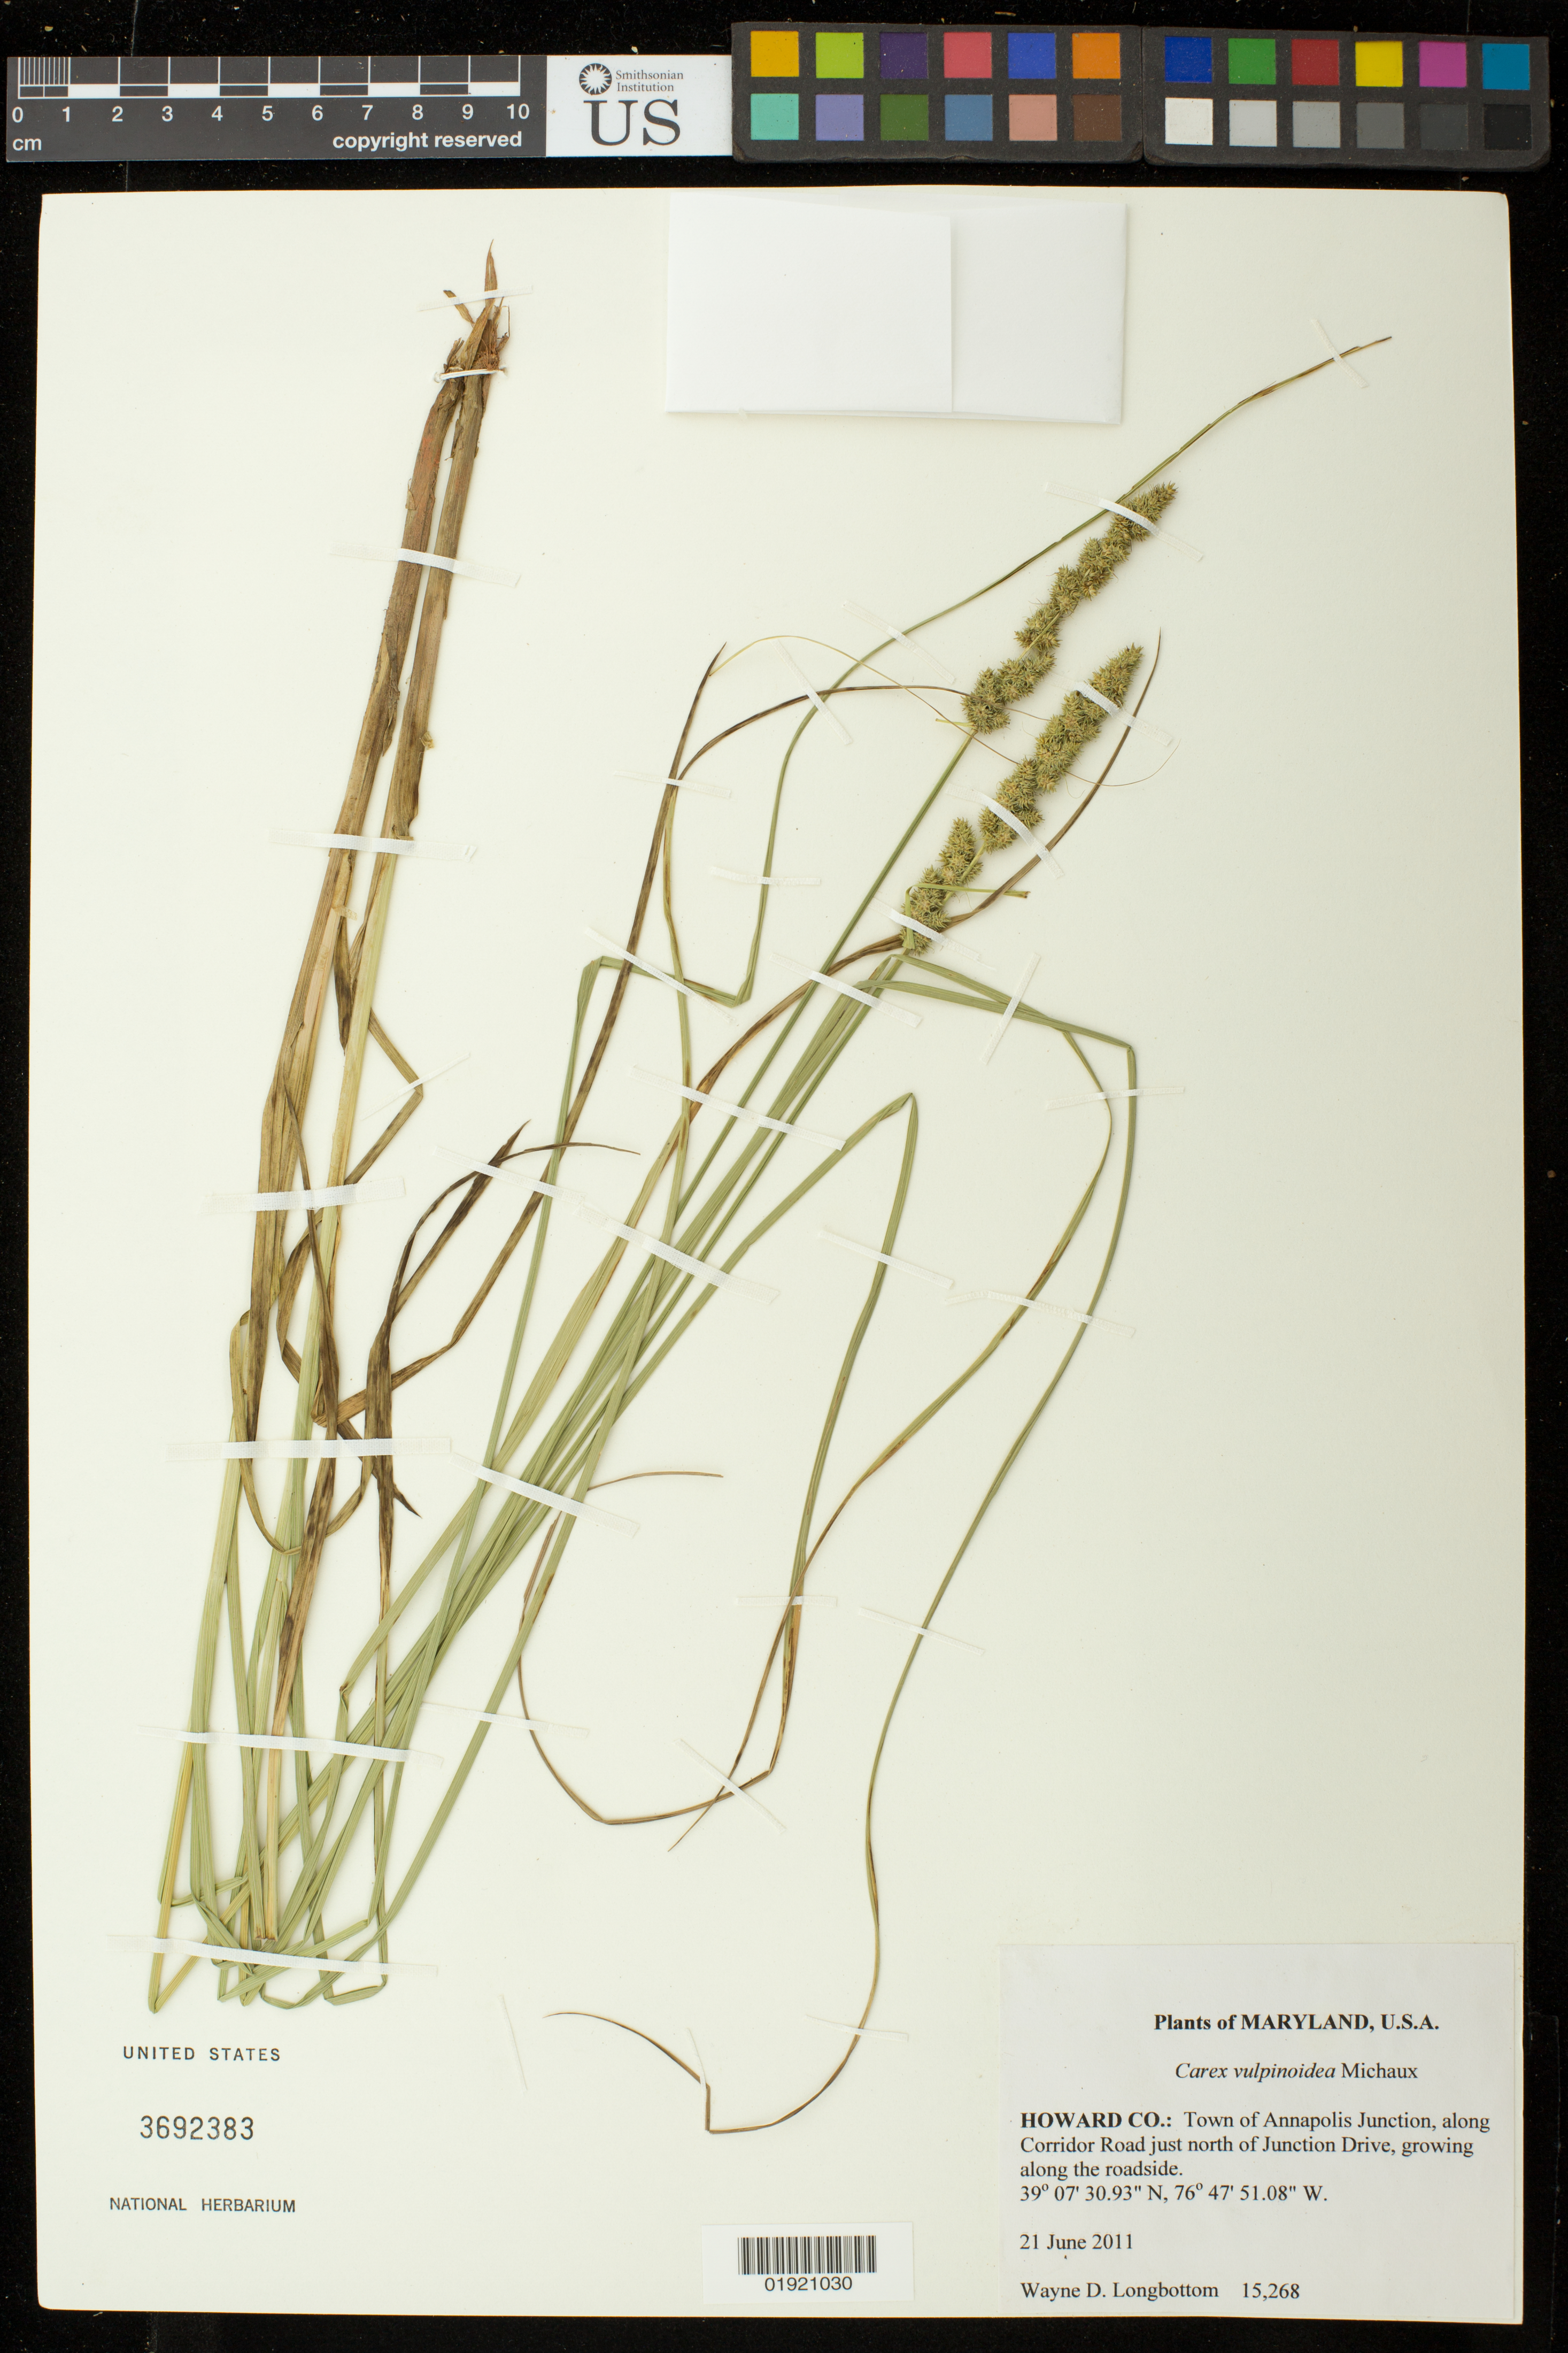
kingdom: Plantae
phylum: Tracheophyta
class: Liliopsida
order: Poales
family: Cyperaceae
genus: Carex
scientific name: Carex vulpinoidea Michx.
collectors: W. D. Longbottom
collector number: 15268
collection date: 2011-06-21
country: United States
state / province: Maryland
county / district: Howard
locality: Howard Co.: Town of Annapolis Junction, along Corridor Road just north of Junction Drive.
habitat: Growing along the roadside.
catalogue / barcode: US 3692383